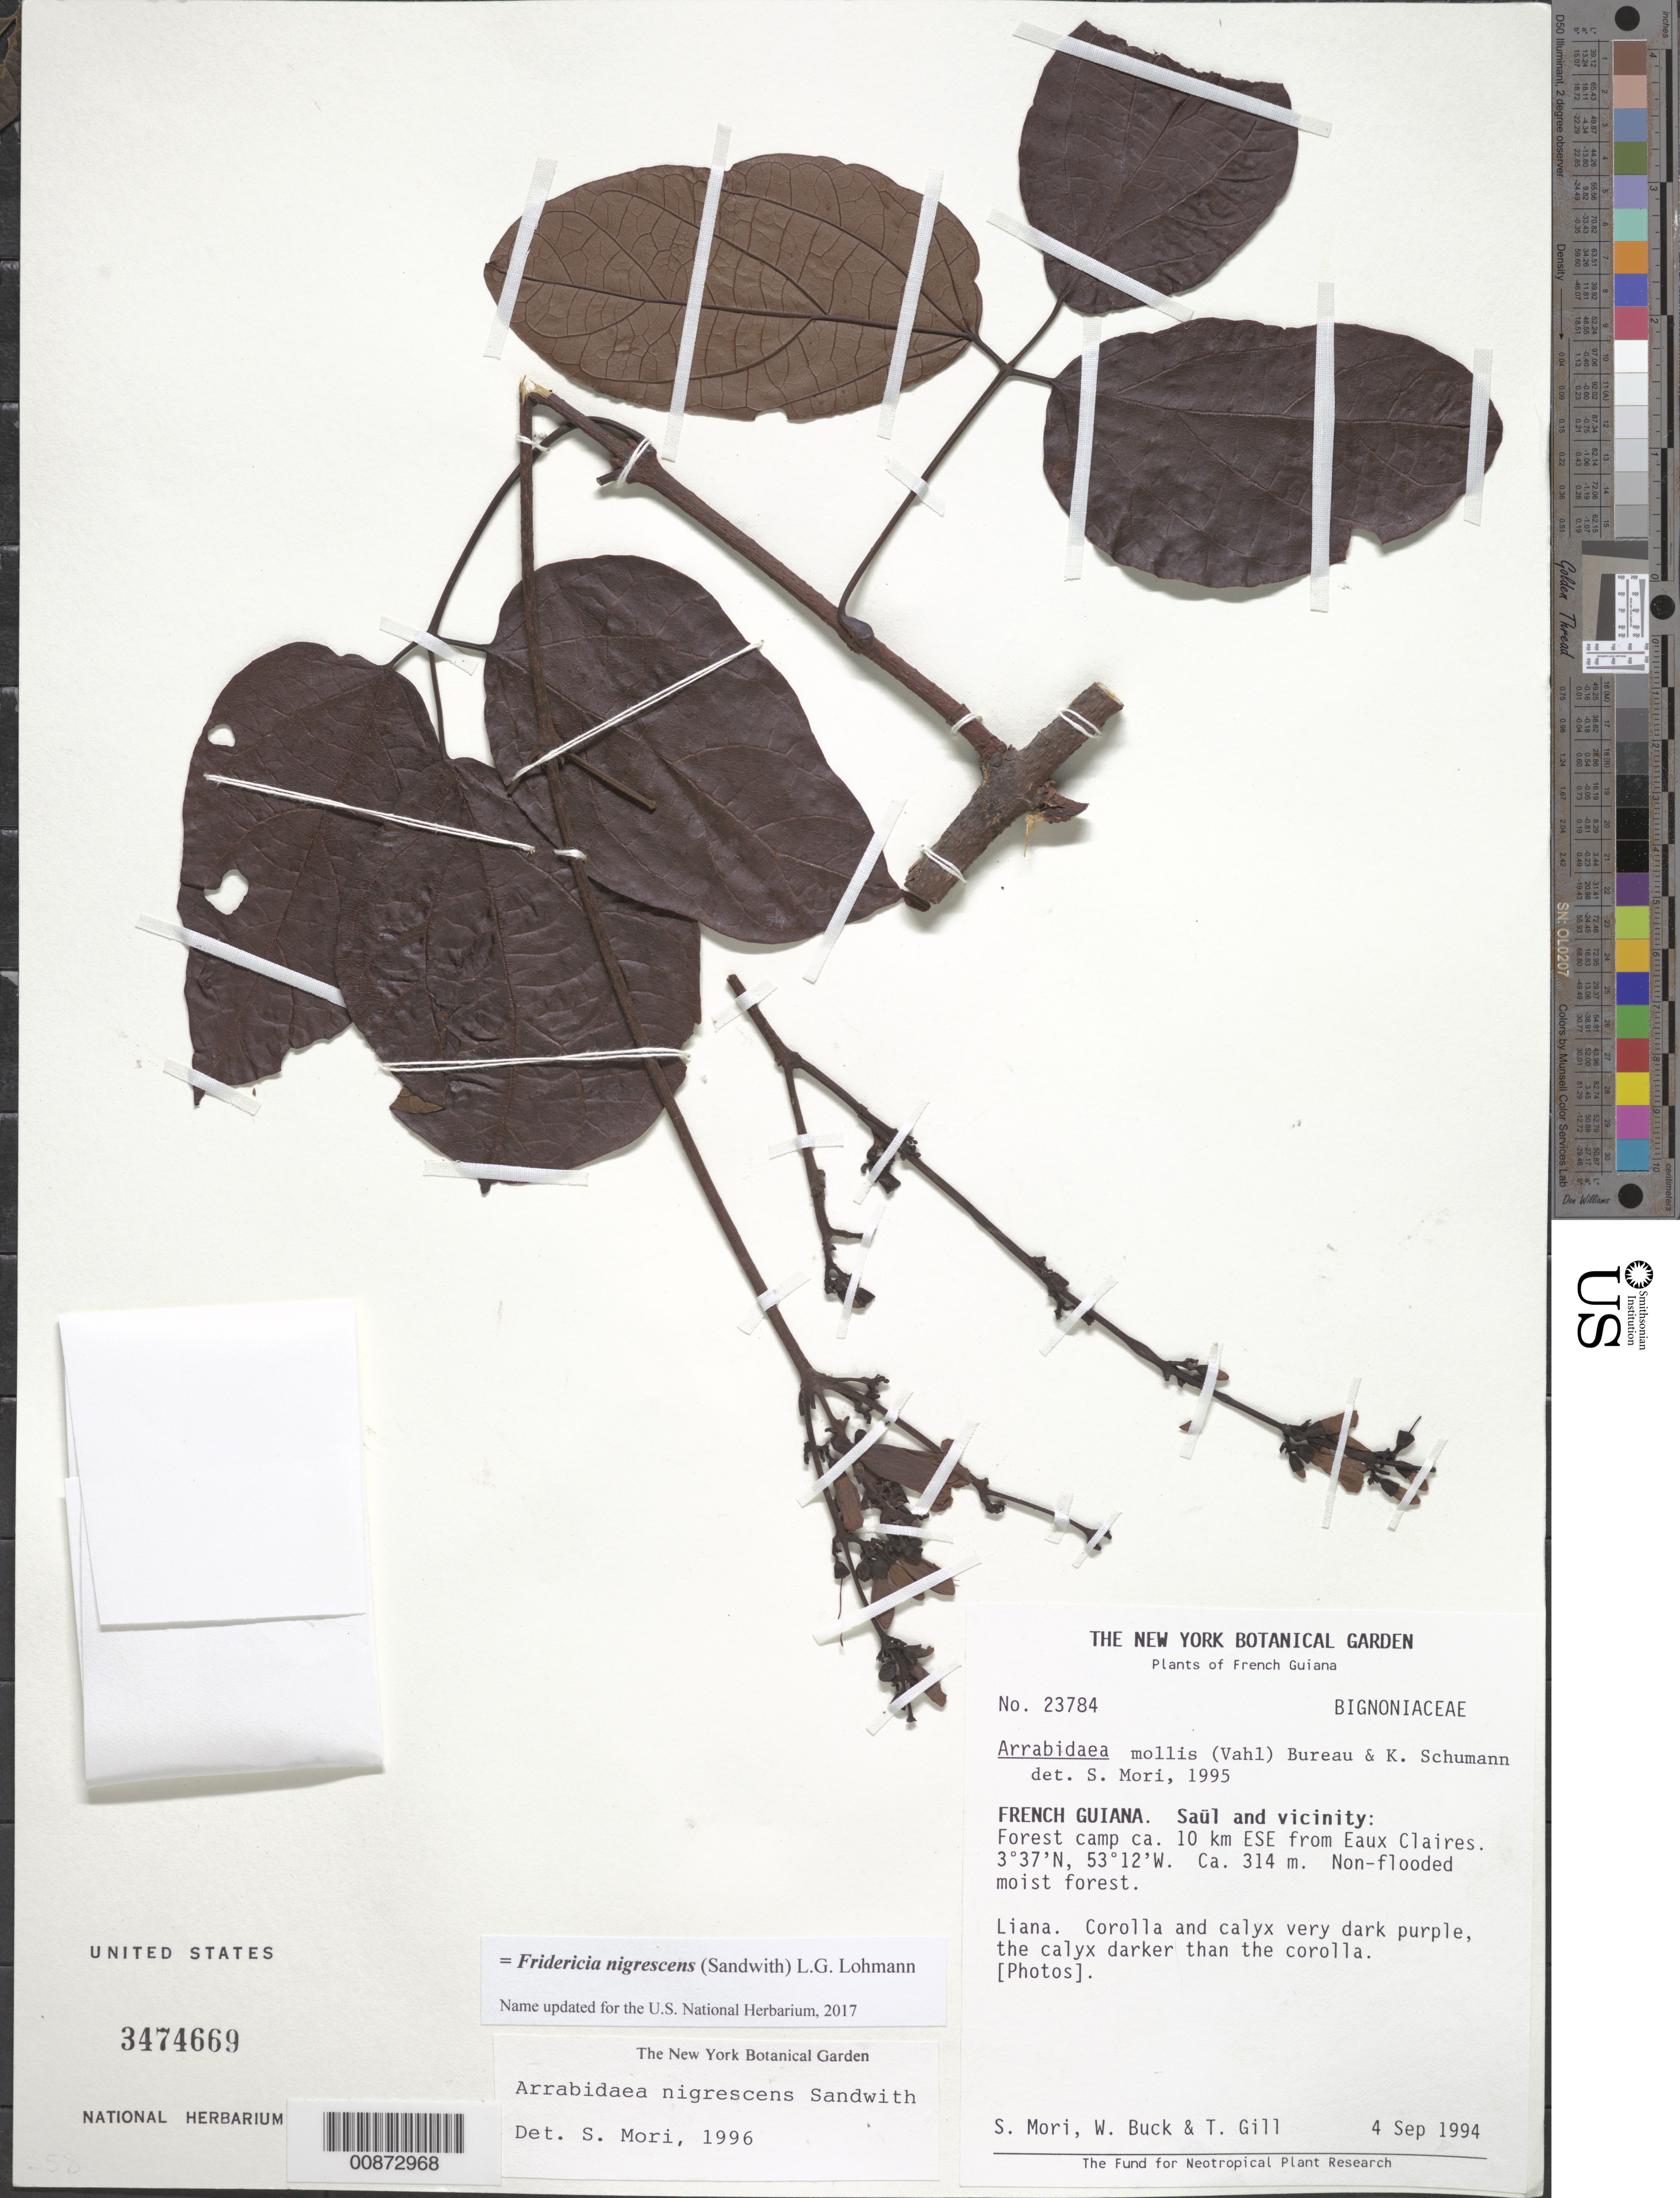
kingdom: Plantae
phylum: Tracheophyta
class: Magnoliopsida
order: Lamiales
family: Bignoniaceae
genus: Fridericia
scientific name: Fridericia nigrescens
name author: (Sandwith) L.G. Lohmann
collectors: S. Mori, W. Buck & T. Gill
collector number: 23784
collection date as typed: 4-Sep-94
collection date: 1994-09-04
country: French Guiana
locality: Saül and vic., ca. 10 km ESE of Eaux Claires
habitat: Non-flooded moist forest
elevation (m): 314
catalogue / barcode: US 3474669